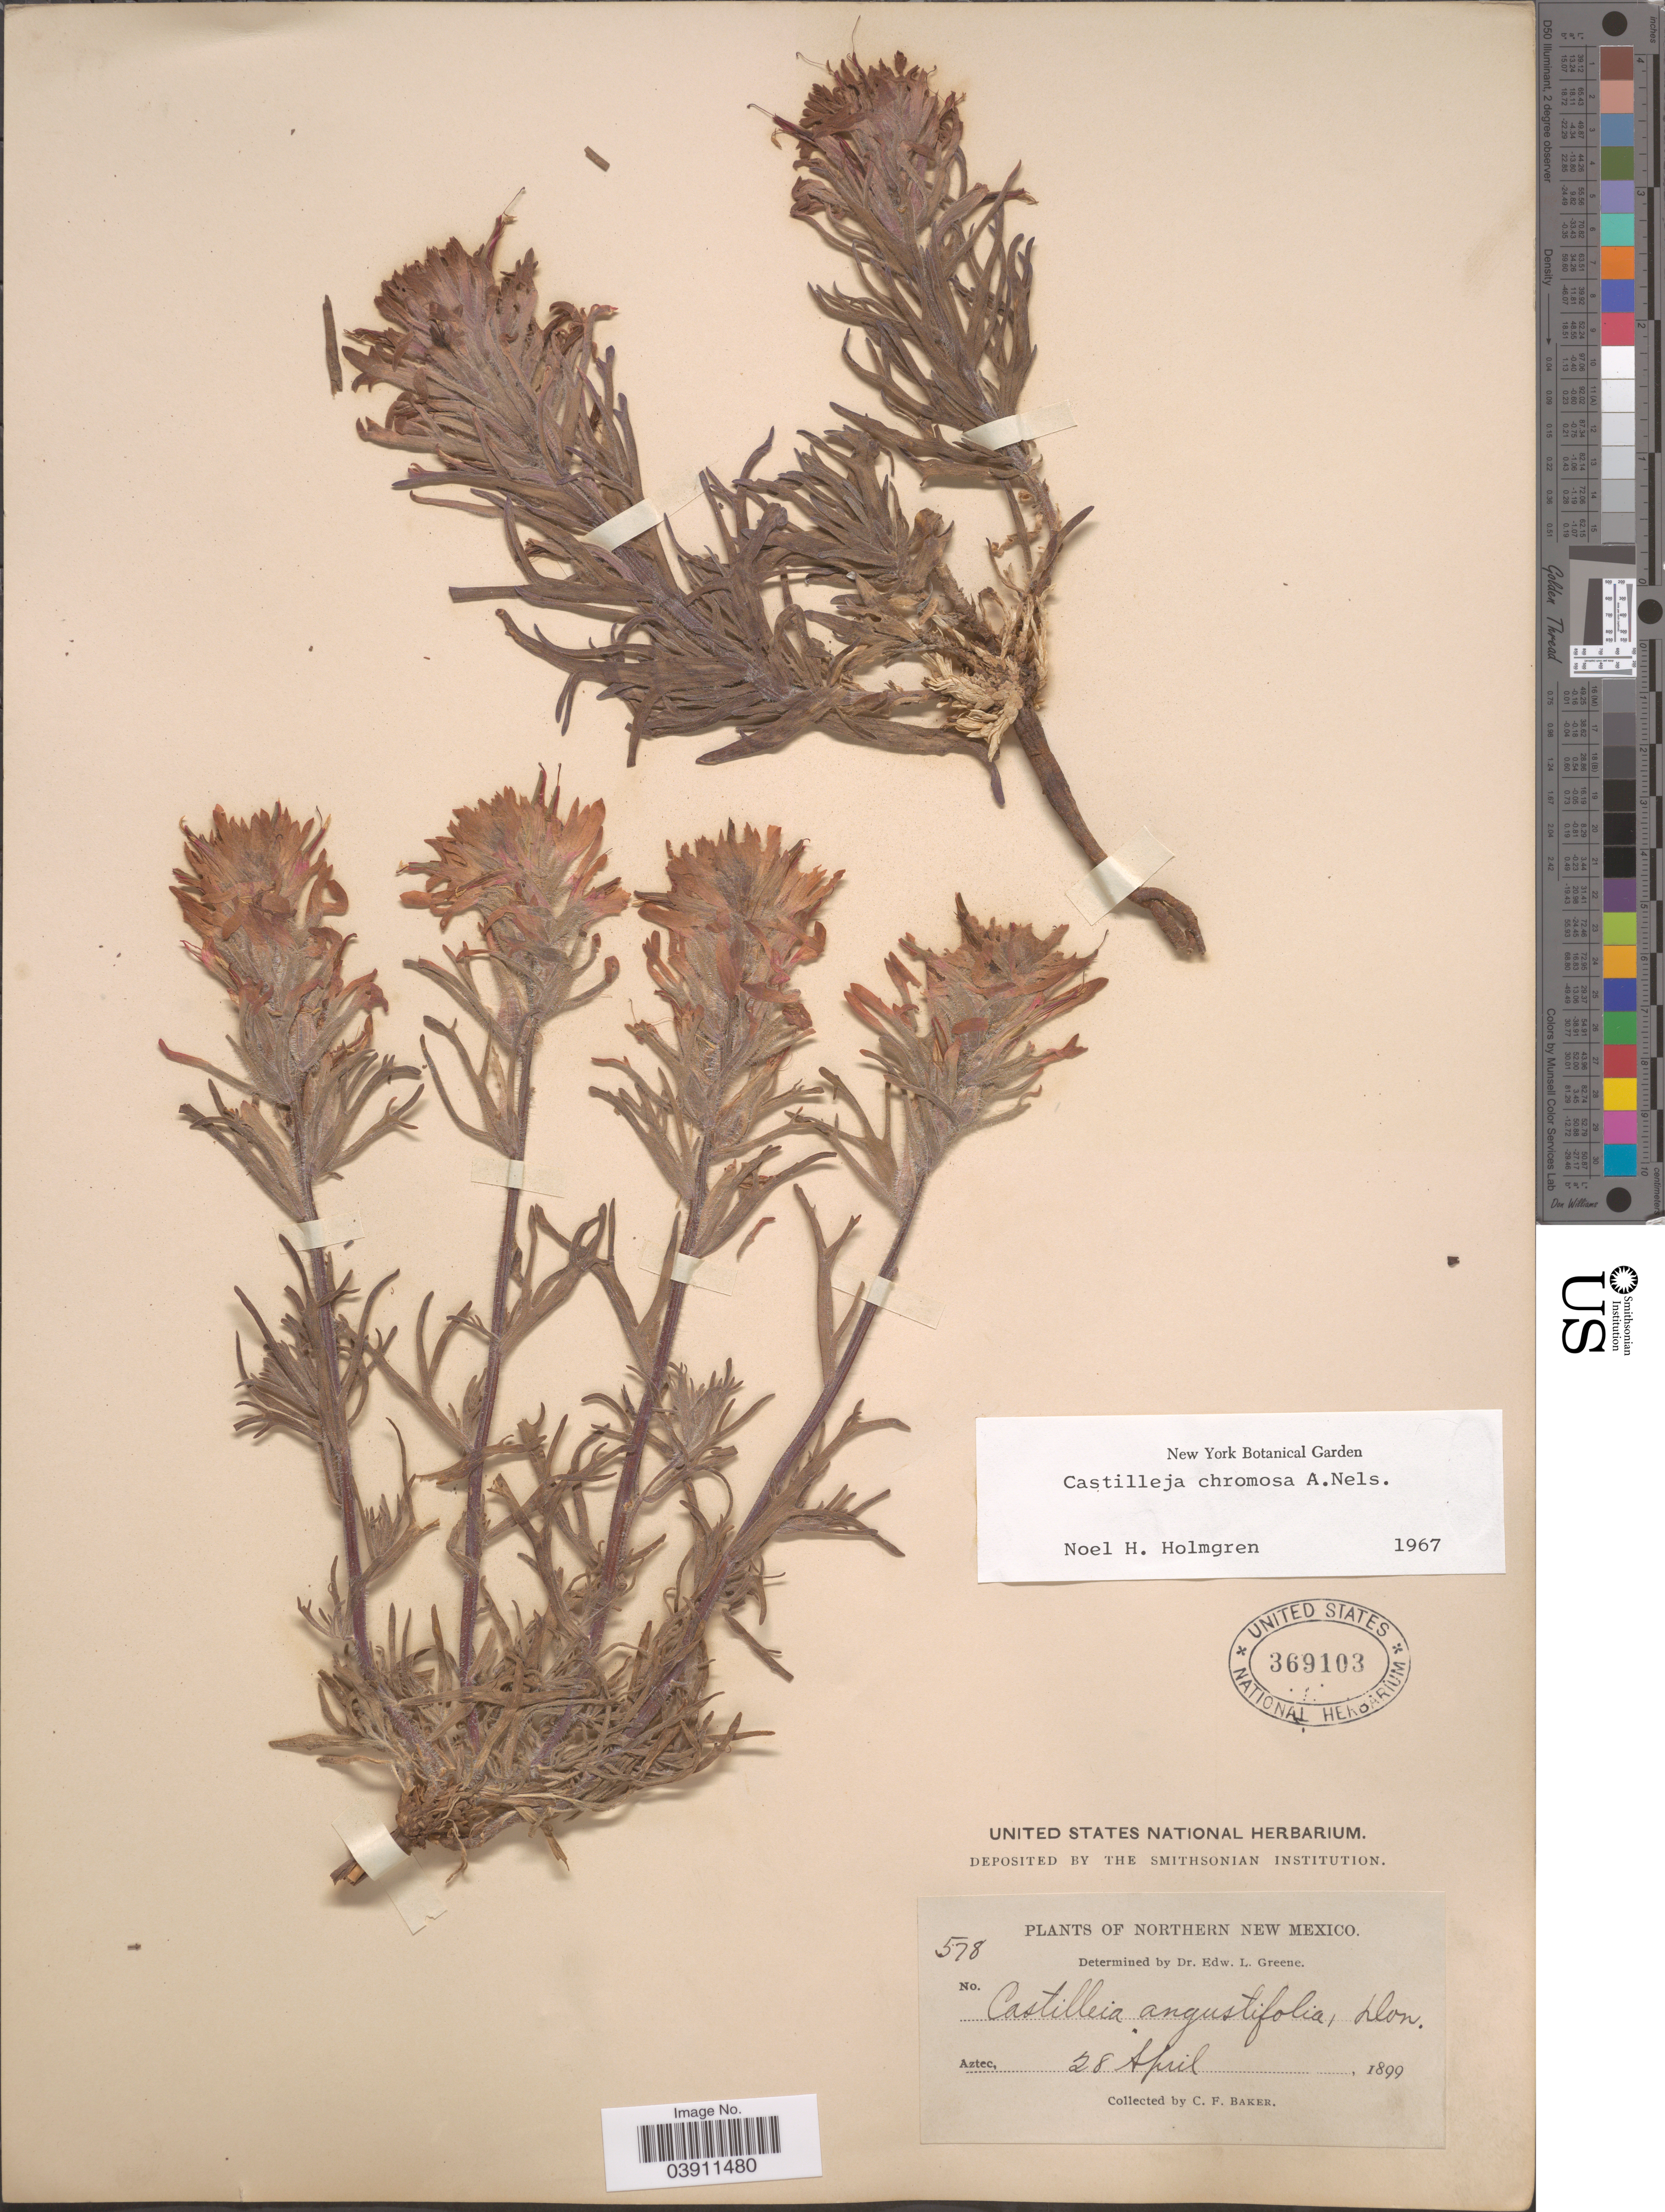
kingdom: Plantae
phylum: Tracheophyta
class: Magnoliopsida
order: Lamiales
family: Orobanchaceae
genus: Castilleja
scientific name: Castilleja chromosa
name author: A. Nelson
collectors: C. F. Baker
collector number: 578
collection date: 1899-04-28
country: United States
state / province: New Mexico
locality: Northern New Mexico. Aztec.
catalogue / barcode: US 369103